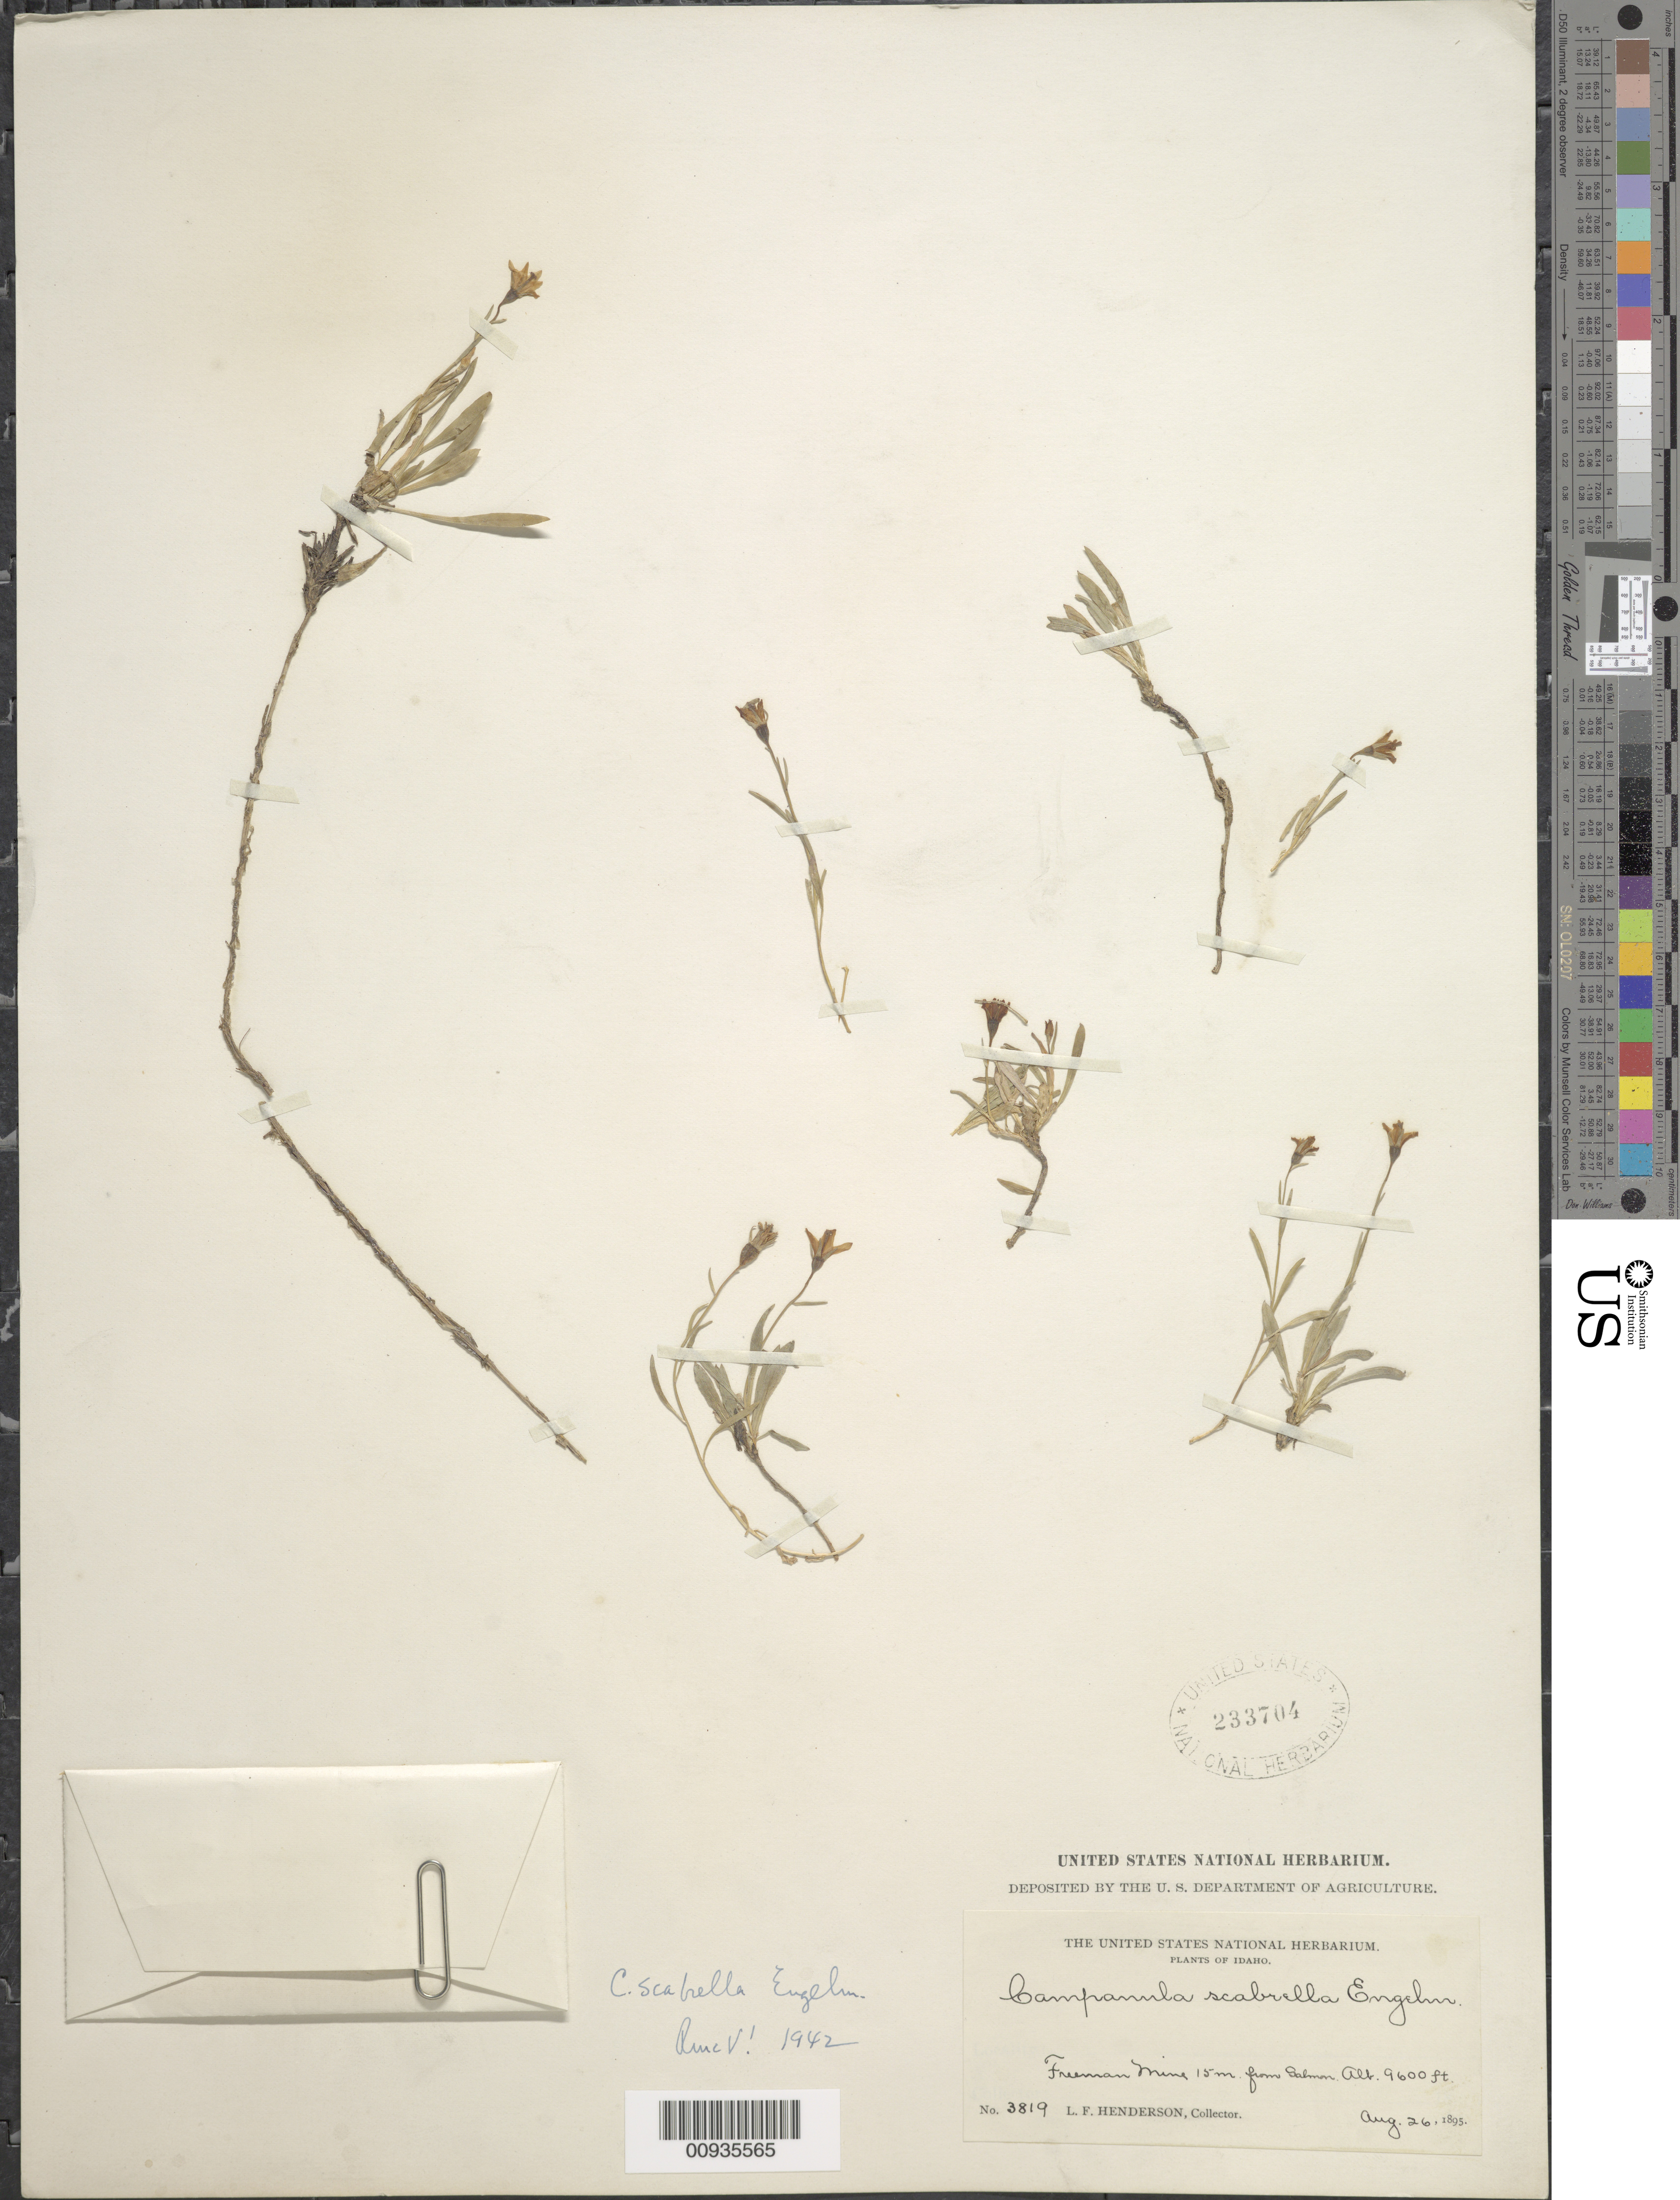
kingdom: Plantae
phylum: Tracheophyta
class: Magnoliopsida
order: Asterales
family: Campanulaceae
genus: Campanula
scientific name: Campanula scabrella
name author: Engelm.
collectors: L. F. Henderson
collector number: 3819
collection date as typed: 26 Aug 1895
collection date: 1895-08-26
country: United States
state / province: Idaho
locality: Freeman Mine 15 m. from Salmon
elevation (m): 2926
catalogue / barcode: US 233704